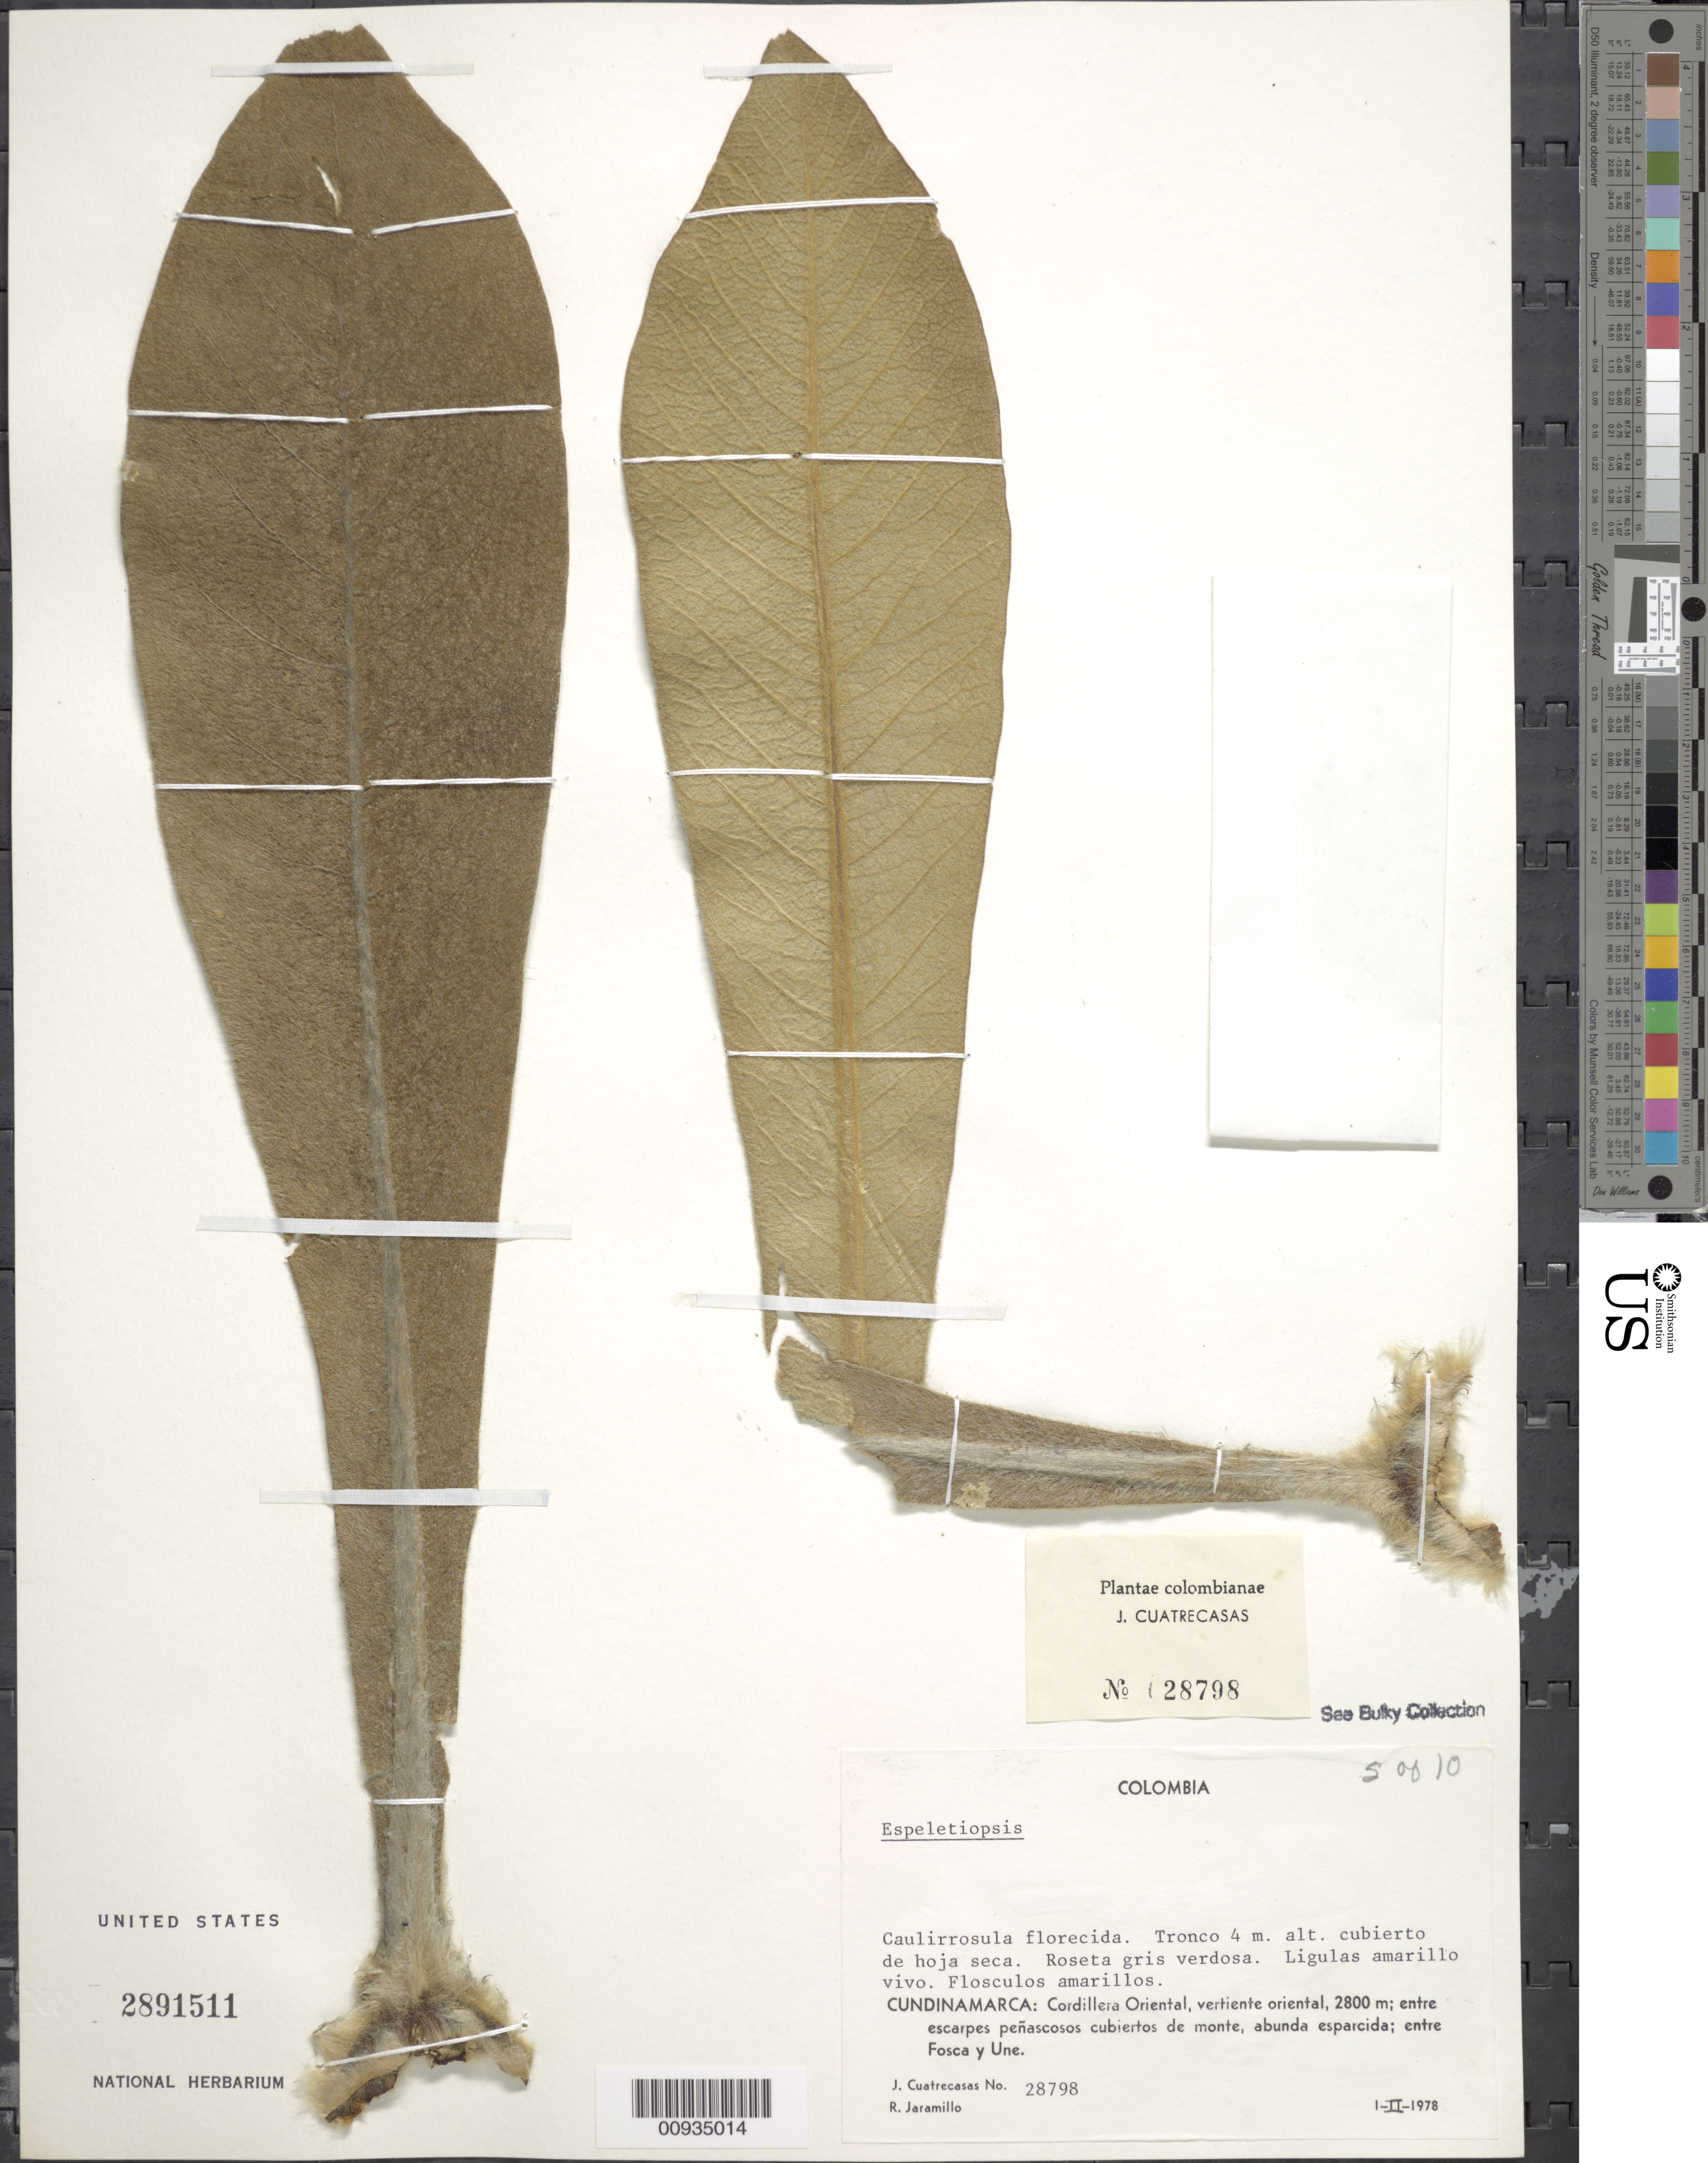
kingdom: Plantae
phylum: Tracheophyta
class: Magnoliopsida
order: Asterales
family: Asteraceae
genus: Espeletiopsis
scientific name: Espeletiopsis sp.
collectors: J. Cuatrecasas & R. Jaramillo M.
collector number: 28798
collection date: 1978-02-01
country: Colombia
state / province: Cundinamarca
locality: Cordillera Oriental, vertiente oriental, entre Fosca y Une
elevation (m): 2800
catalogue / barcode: US 2891511